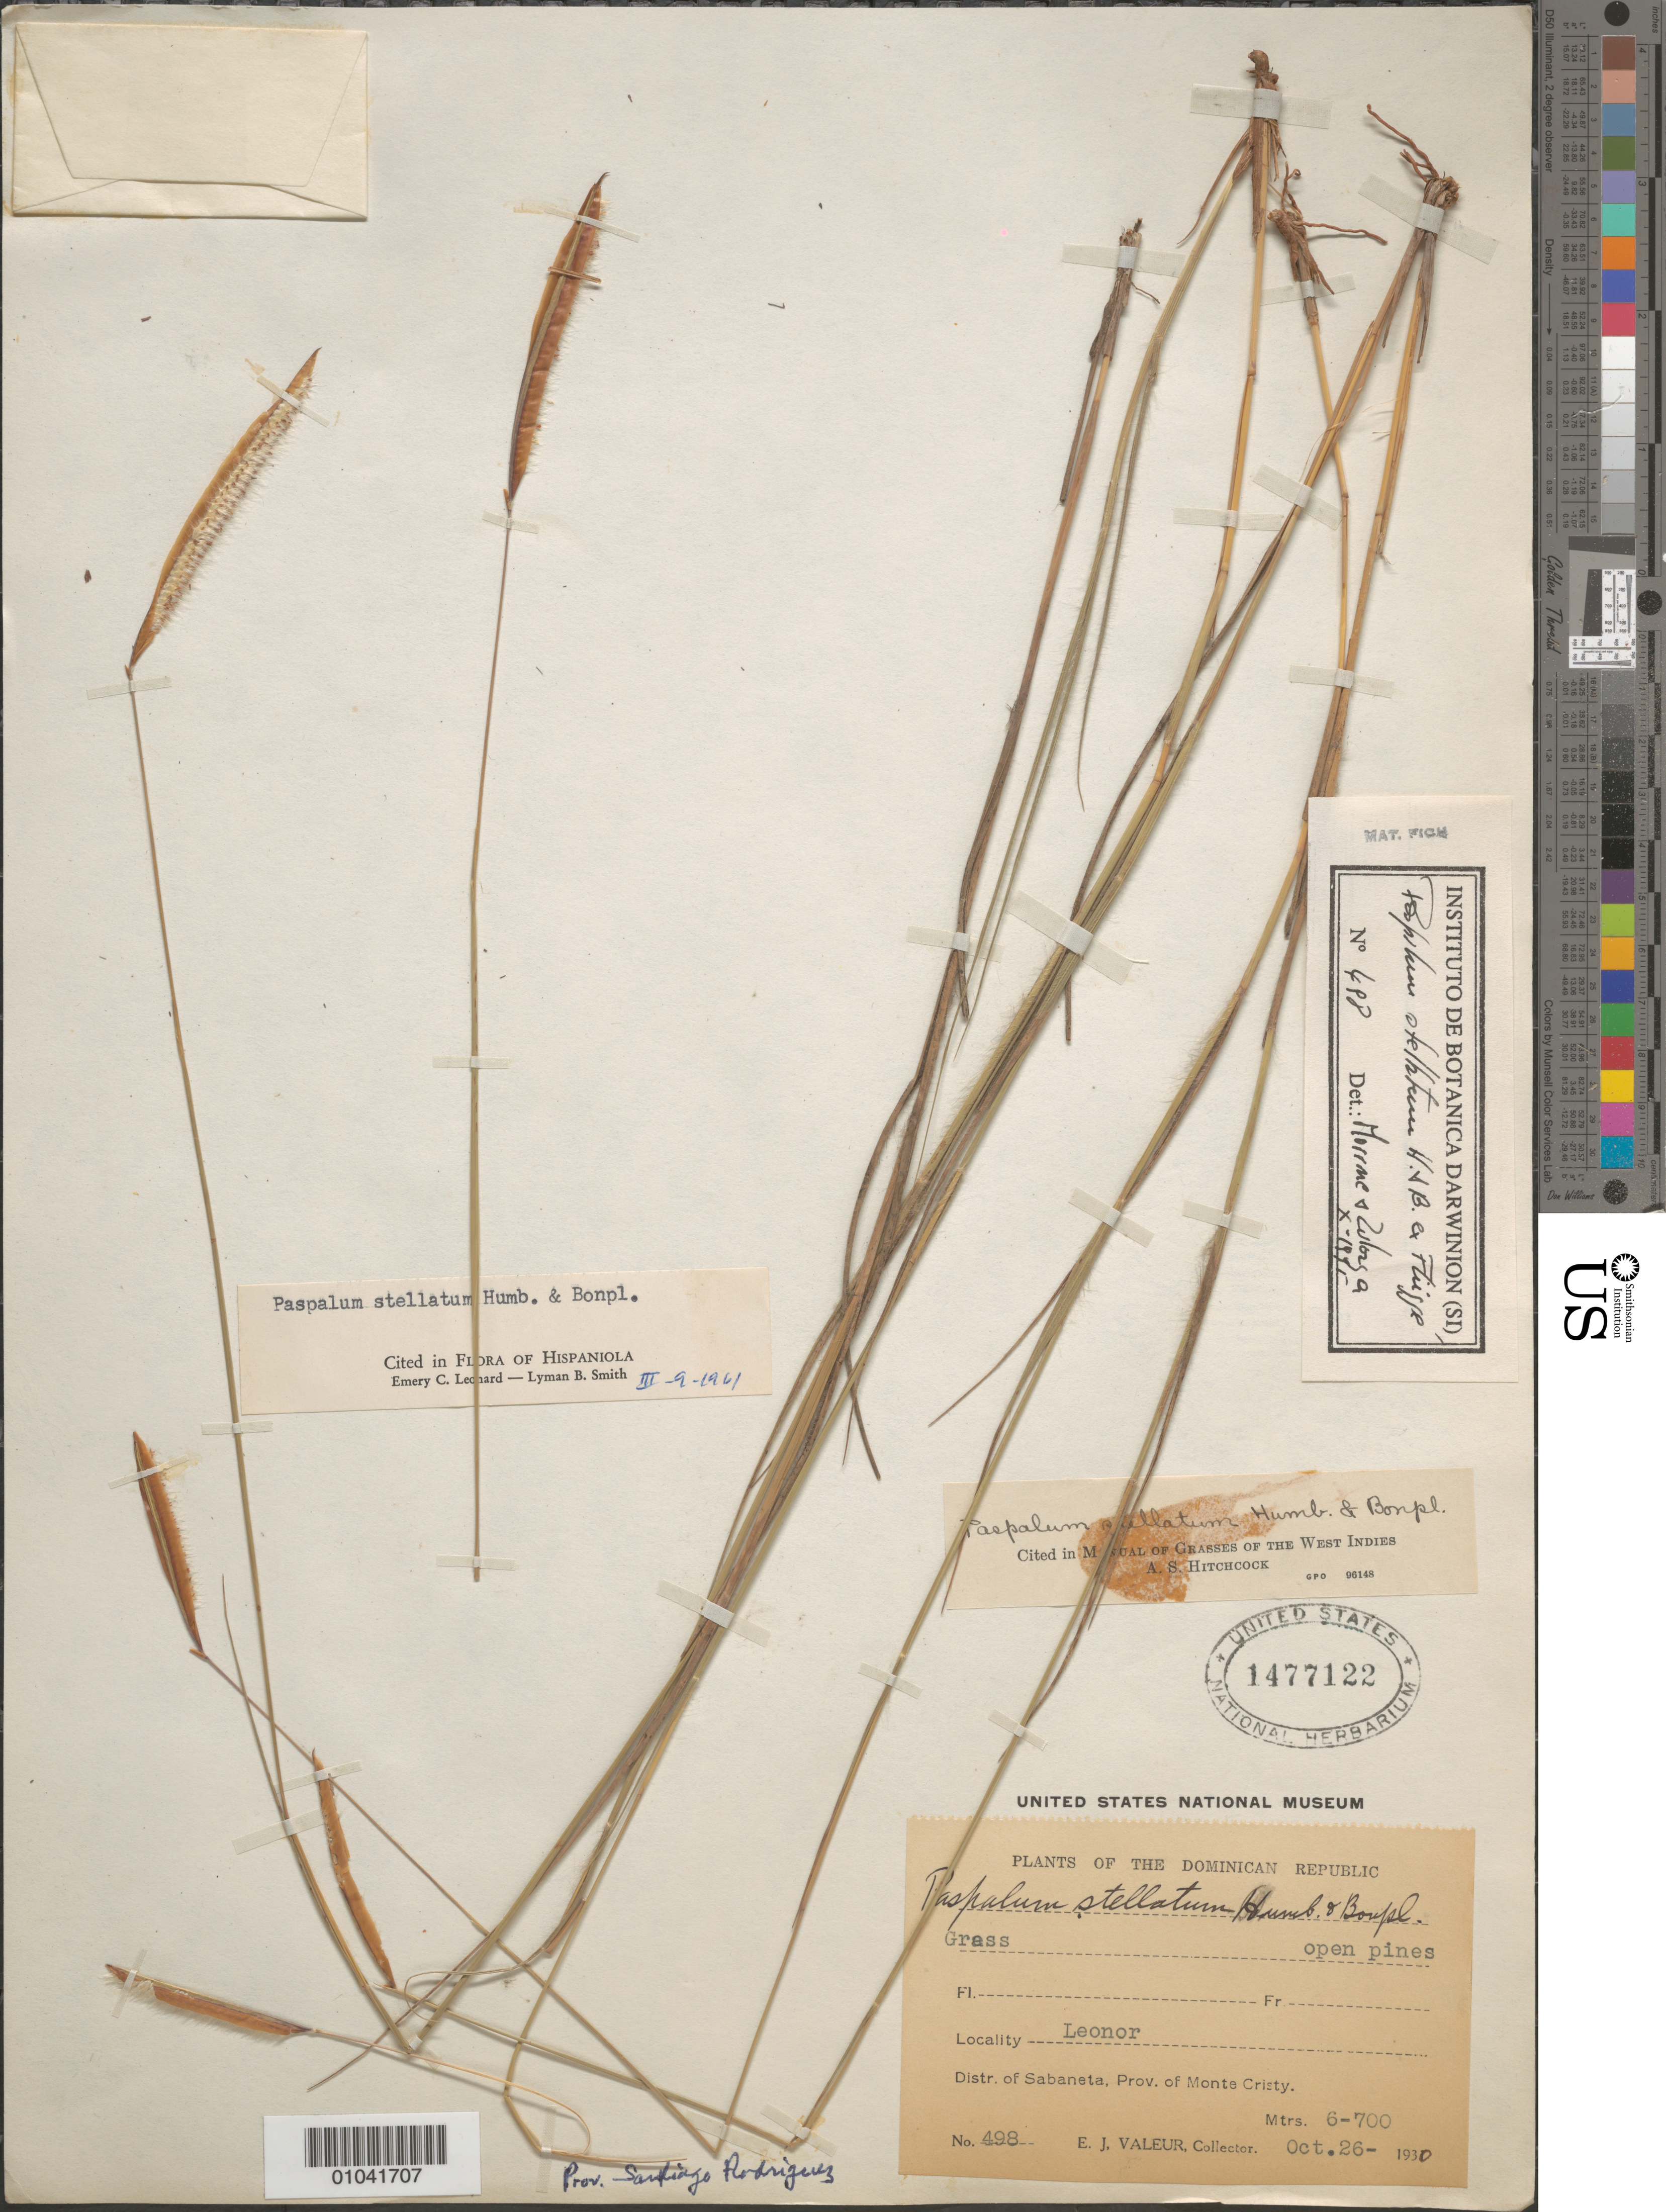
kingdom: Plantae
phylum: Tracheophyta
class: Liliopsida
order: Poales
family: Poaceae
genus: Paspalum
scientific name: Paspalum stellatum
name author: Humb. & Bonpl. ex Flüggé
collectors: E. Valeur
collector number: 498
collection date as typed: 26 Oct 1930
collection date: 1930-10-26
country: Dominican Republic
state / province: Monte Cristi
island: Hispaniola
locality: Leonor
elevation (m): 6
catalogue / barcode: US 1477122